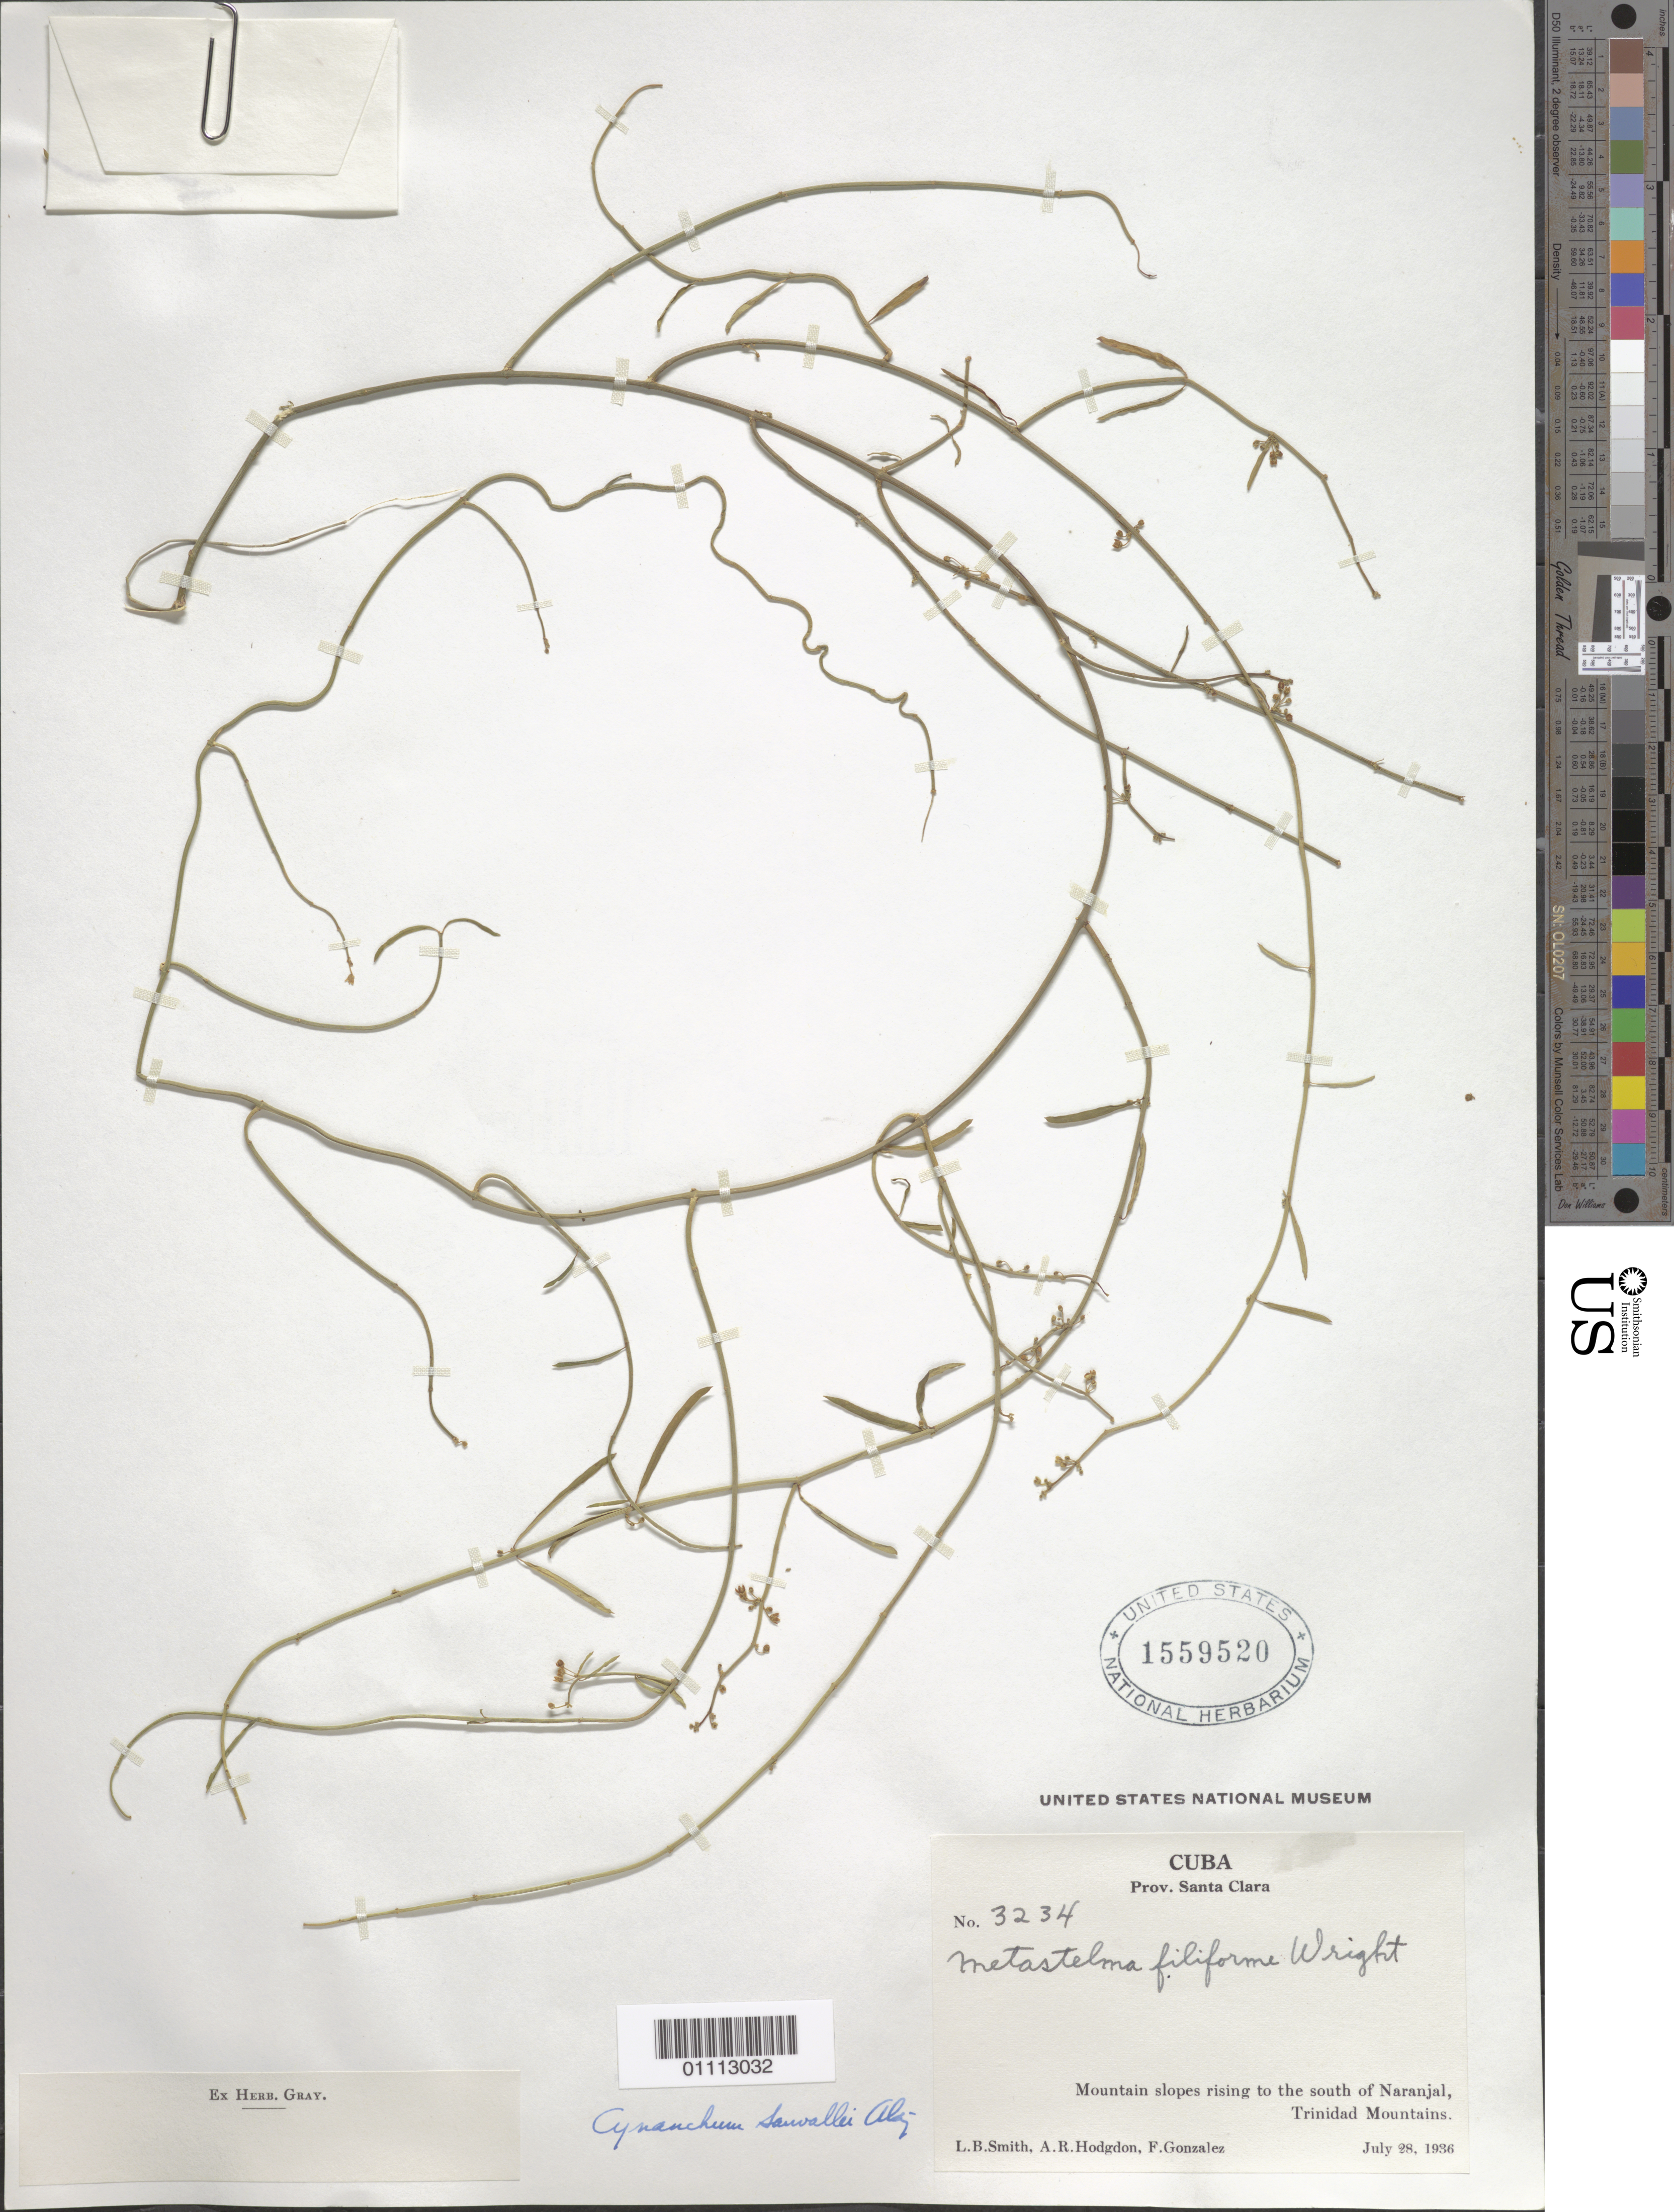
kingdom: Plantae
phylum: Tracheophyta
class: Magnoliopsida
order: Gentianales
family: Apocynaceae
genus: Cynanchum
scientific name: Cynanchum savannarum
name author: Alain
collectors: L. Smith, A. R. Hodgdon & F. Gonzalez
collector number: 3234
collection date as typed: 28 Jul 1936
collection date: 1936-07-28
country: Cuba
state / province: Sancti Spiritus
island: Cuba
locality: Mountain slopes rising to the S of Naranjal, Trinidad Mountains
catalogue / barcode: US 1559520